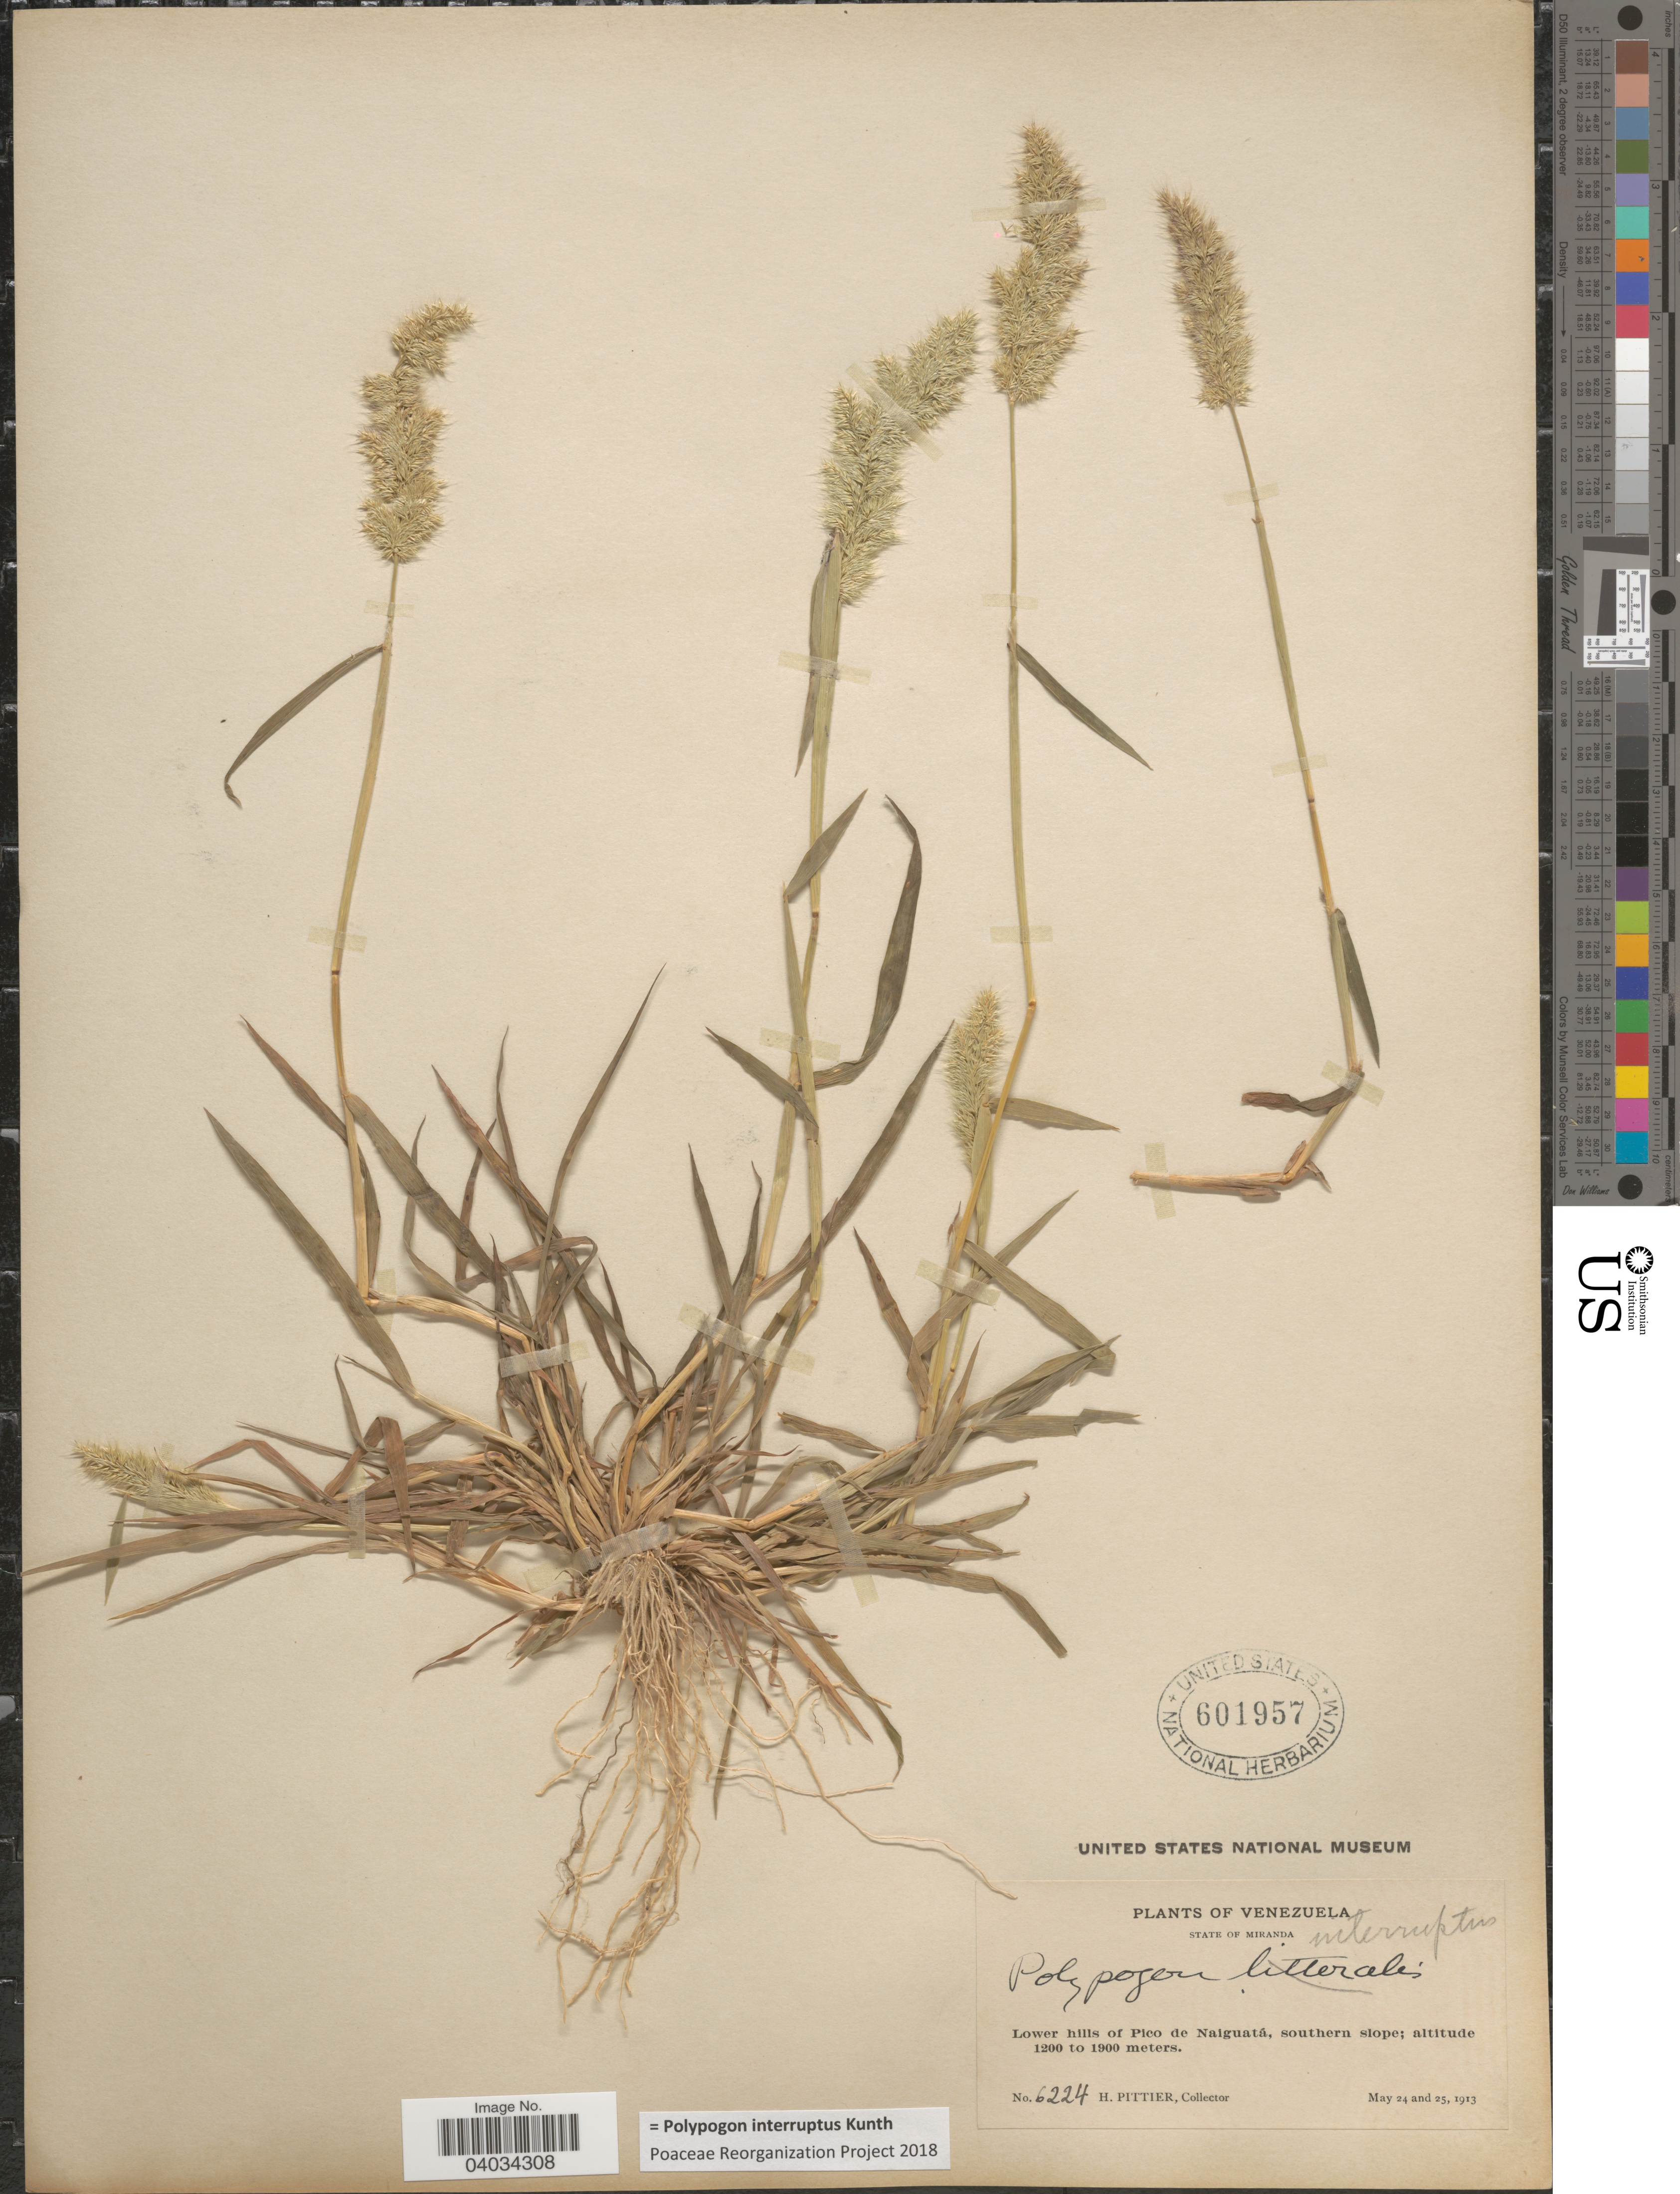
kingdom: Plantae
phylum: Tracheophyta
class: Liliopsida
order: Poales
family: Poaceae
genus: Polypogon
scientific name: Polypogon interruptus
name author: Kunth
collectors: H. F. Pittier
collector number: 6224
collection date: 1913-05-24/1913-05-25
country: Venezuela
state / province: Miranda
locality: Lower hills of Pico de Naiguatá, southern slope.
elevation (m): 1200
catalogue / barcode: US 601957